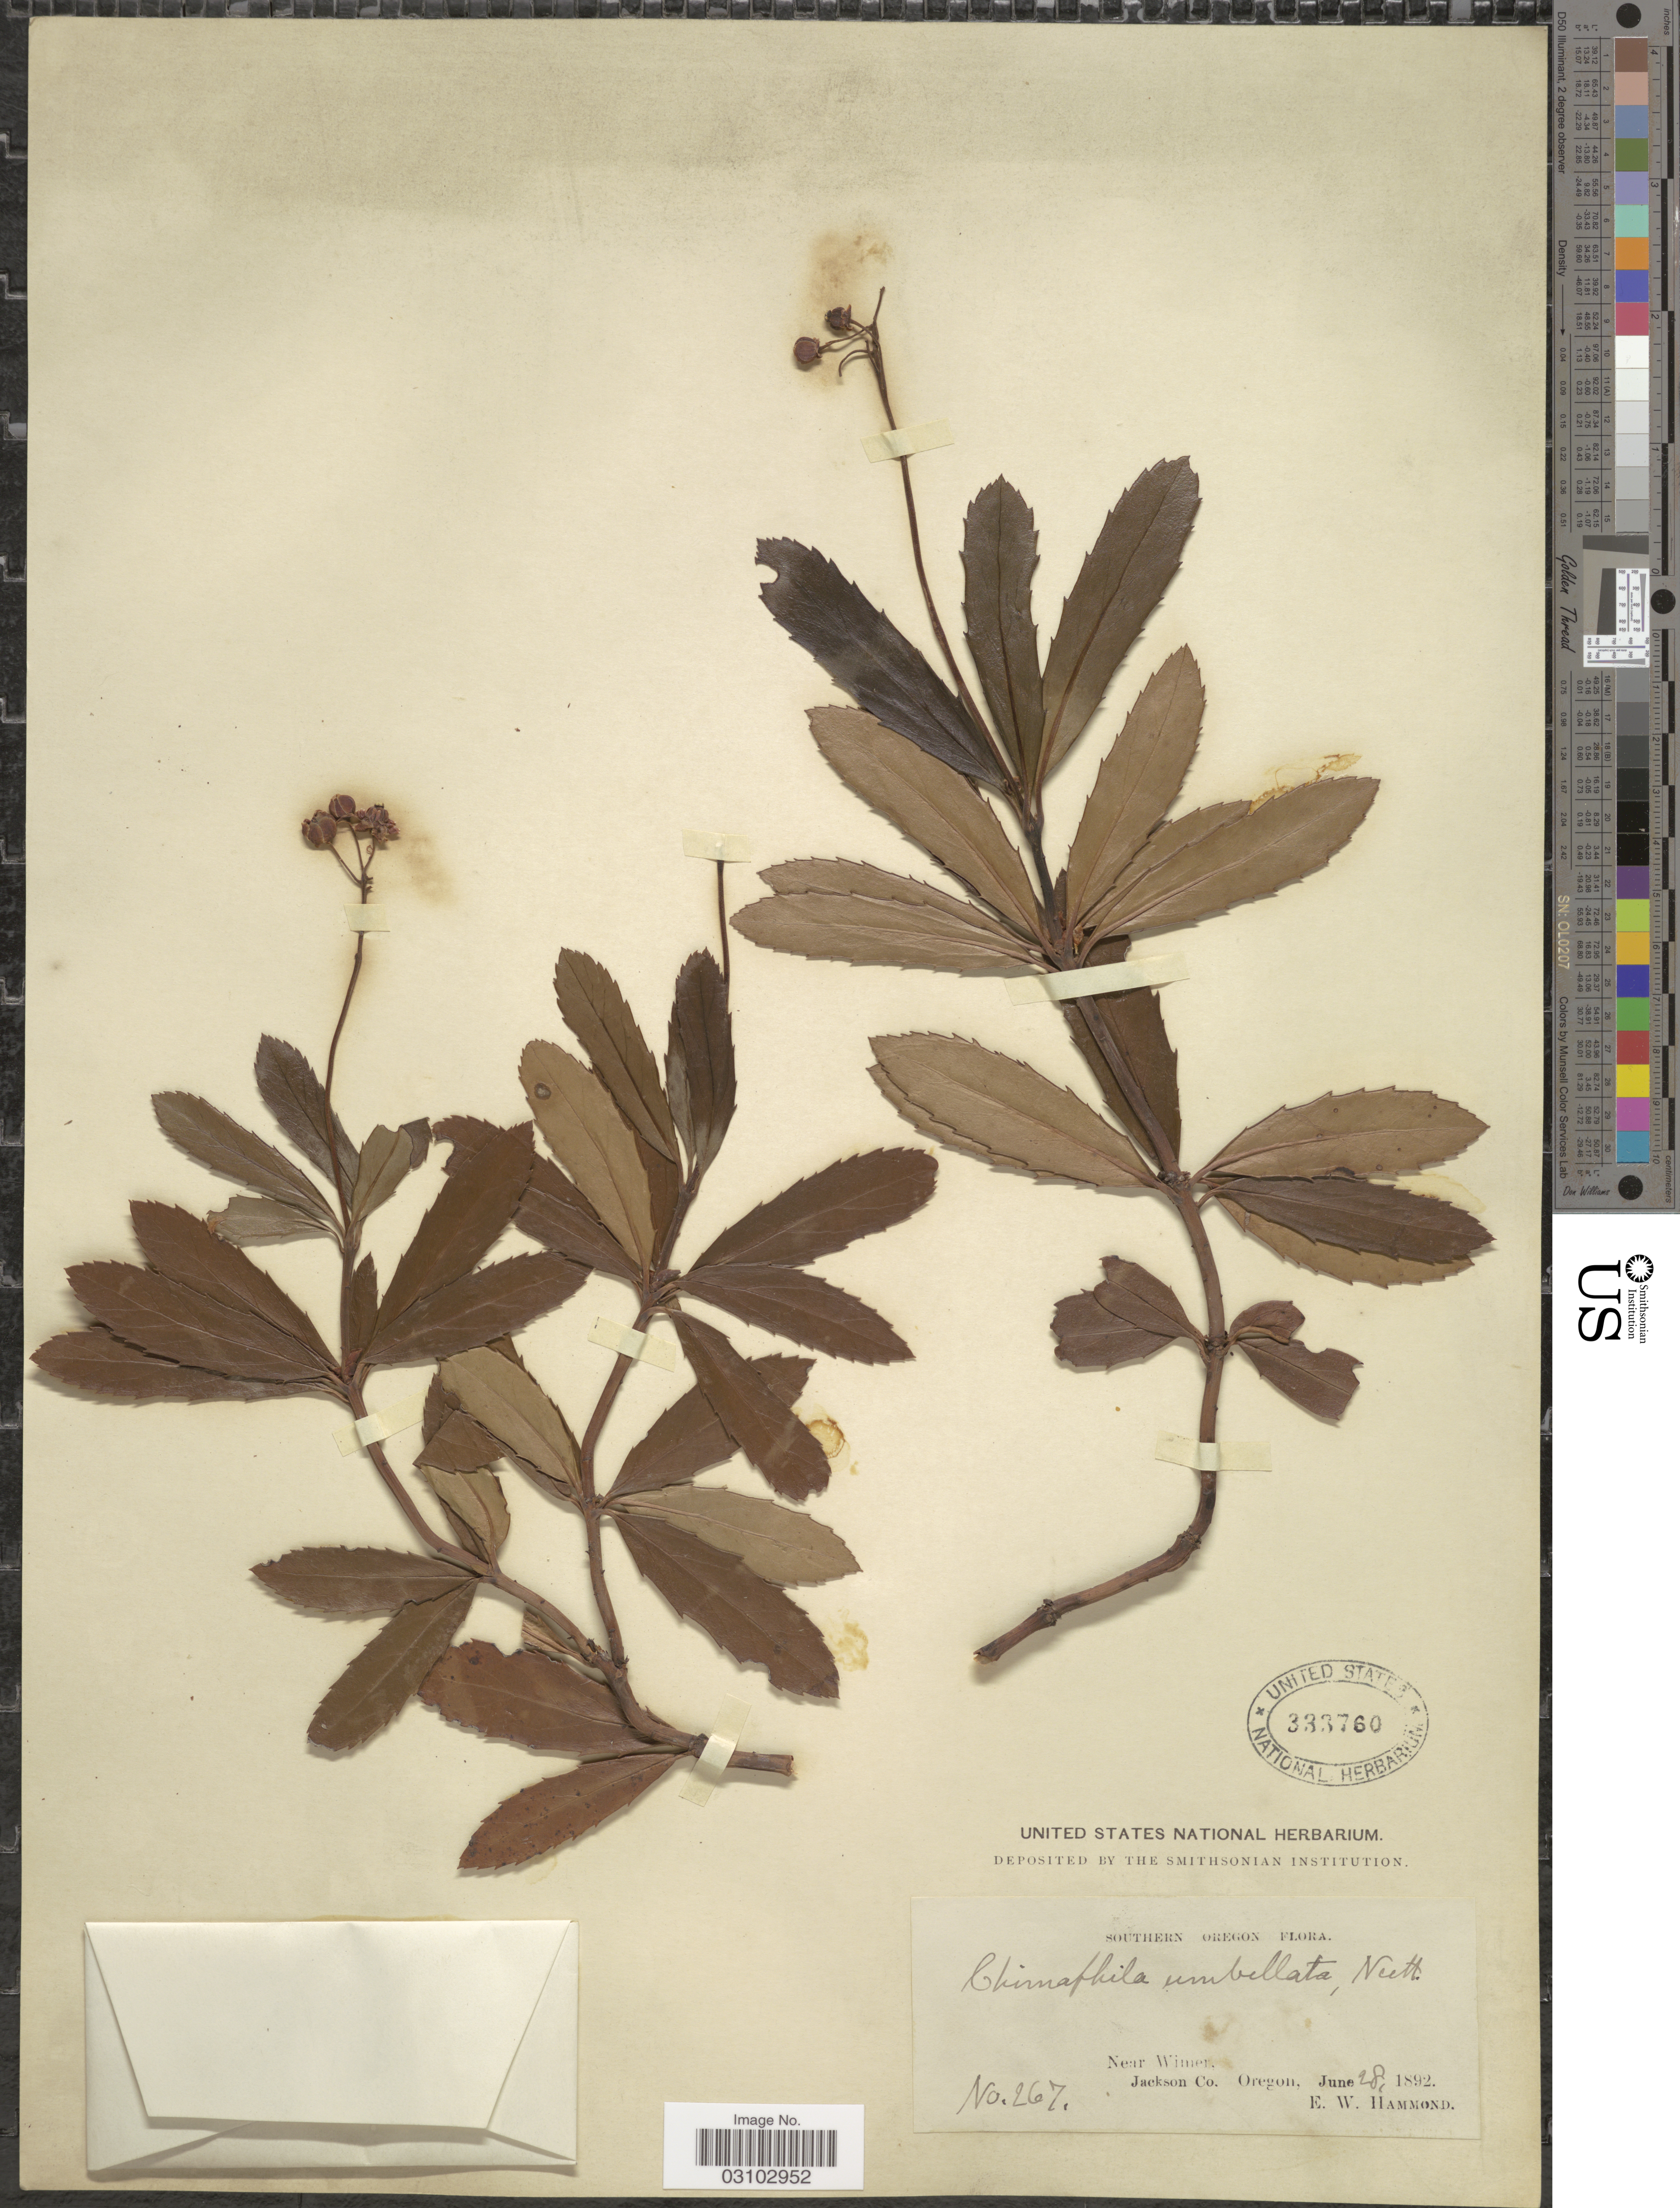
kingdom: Plantae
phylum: Tracheophyta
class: Magnoliopsida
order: Ericales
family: Ericaceae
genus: Chimaphila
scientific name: Chimaphila umbellata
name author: (L.) W.P.C. Barton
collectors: E. Hammond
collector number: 267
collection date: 1892-06-28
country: United States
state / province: Oregon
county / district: Jackson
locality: Southern Oregon. Near Wimer, Jackson Co.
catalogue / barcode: US 333760